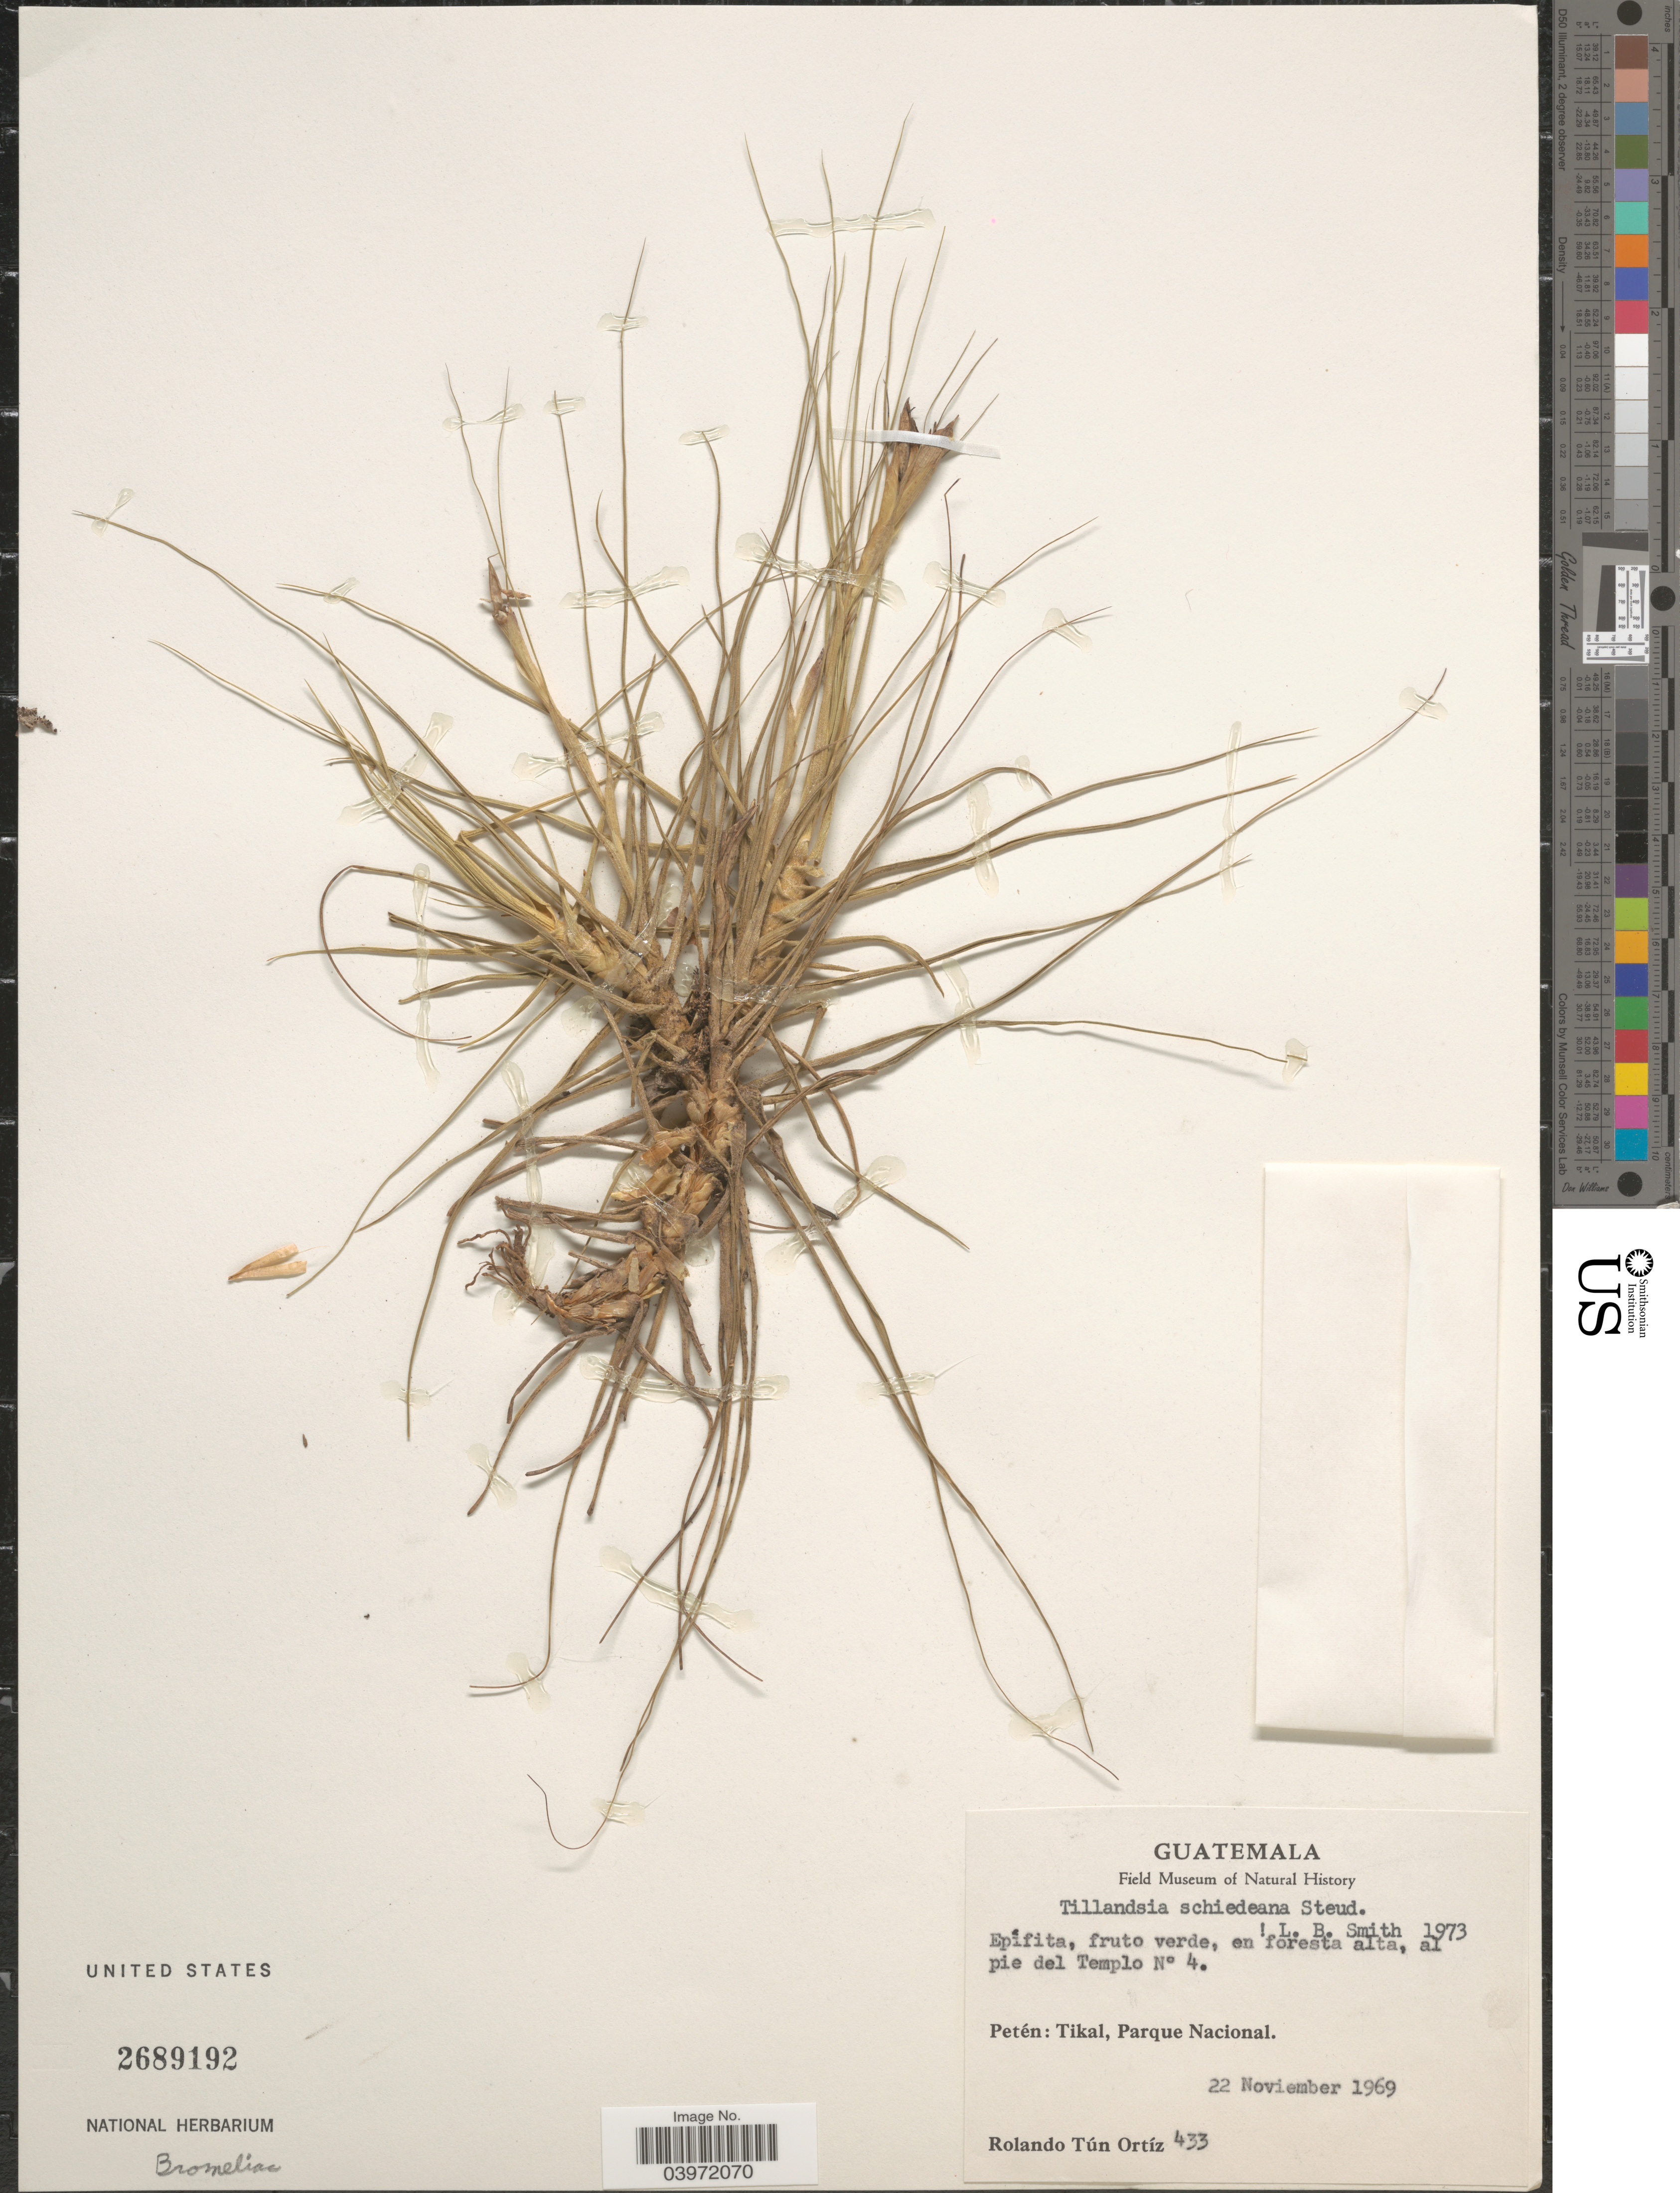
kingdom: Plantae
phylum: Tracheophyta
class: Liliopsida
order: Poales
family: Bromeliaceae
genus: Tillandsia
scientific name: Tillandsia schiedeana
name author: Steud.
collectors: R. T. Ortíz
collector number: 433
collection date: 1969-11-22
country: Guatemala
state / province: El Peten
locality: Al pie del Templo Nº 4. Petén: Tikal, Parque Nacional.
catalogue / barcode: US 2689192